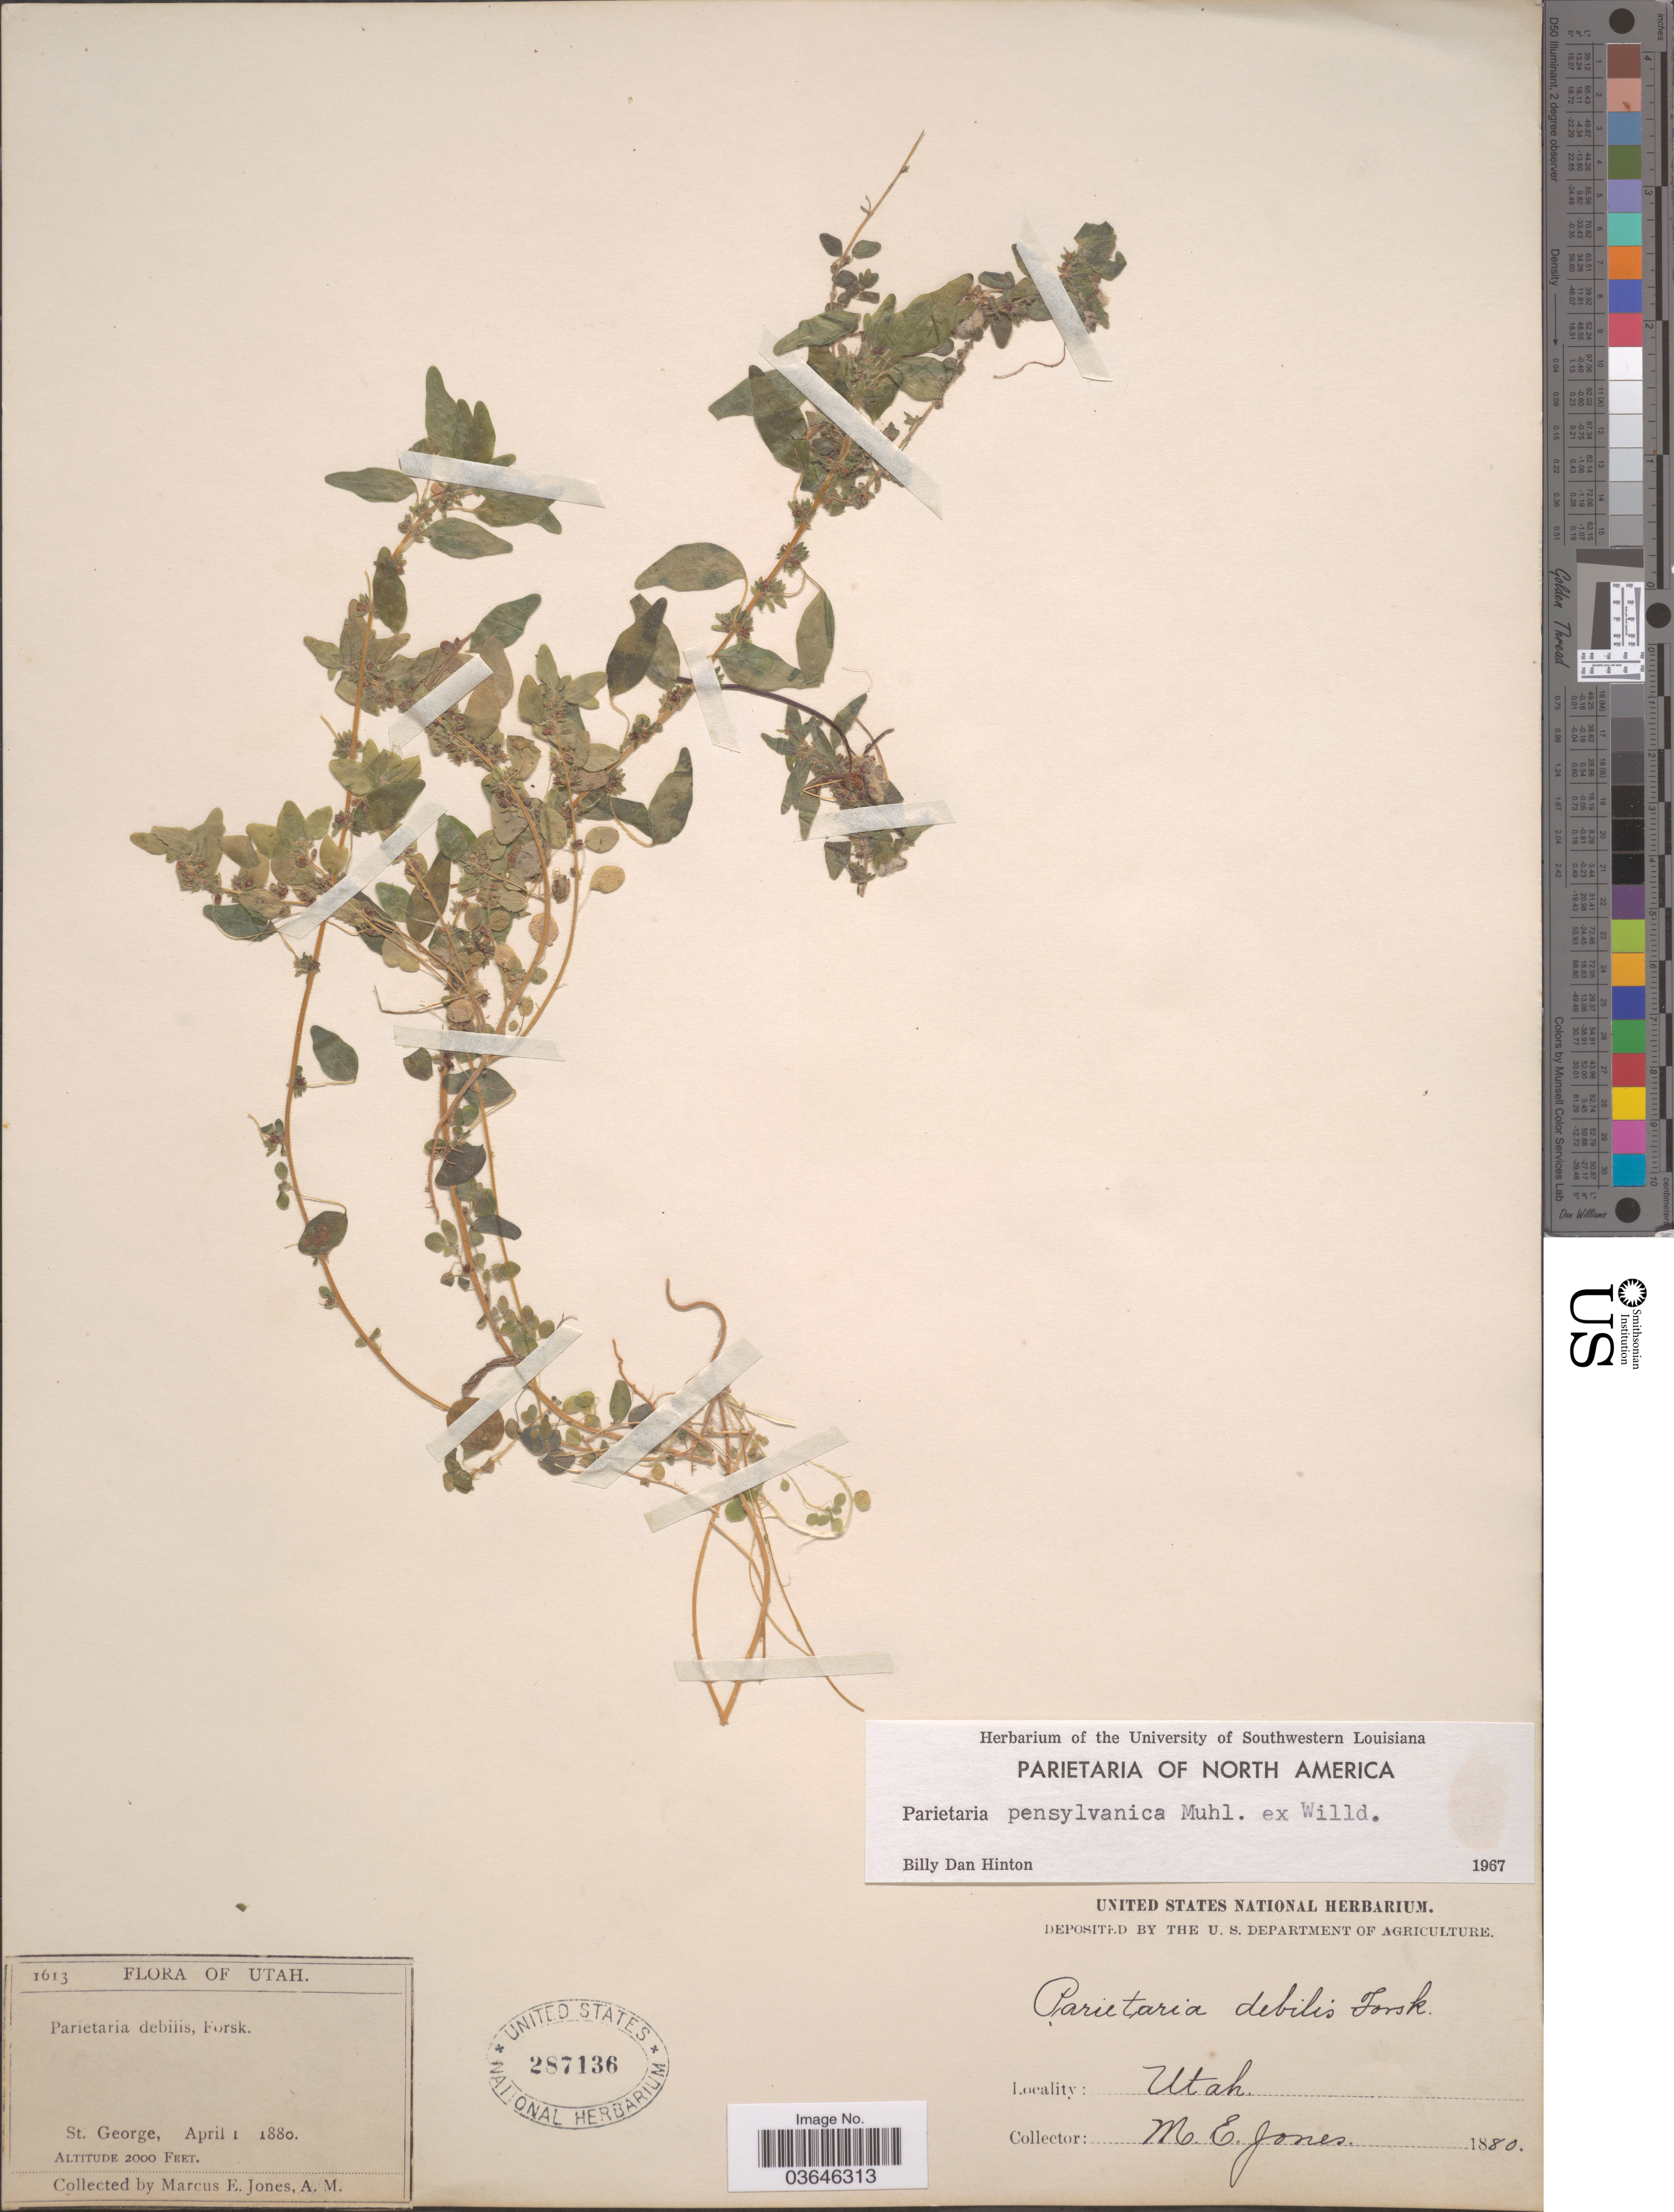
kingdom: Plantae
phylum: Tracheophyta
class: Magnoliopsida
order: Rosales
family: Urticaceae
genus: Parietaria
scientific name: Parietaria pensylvanica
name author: Muhl. ex Willd.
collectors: M. E. Jones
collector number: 1613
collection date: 1880-04-01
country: United States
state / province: Utah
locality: St. George.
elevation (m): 610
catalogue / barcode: US 287136